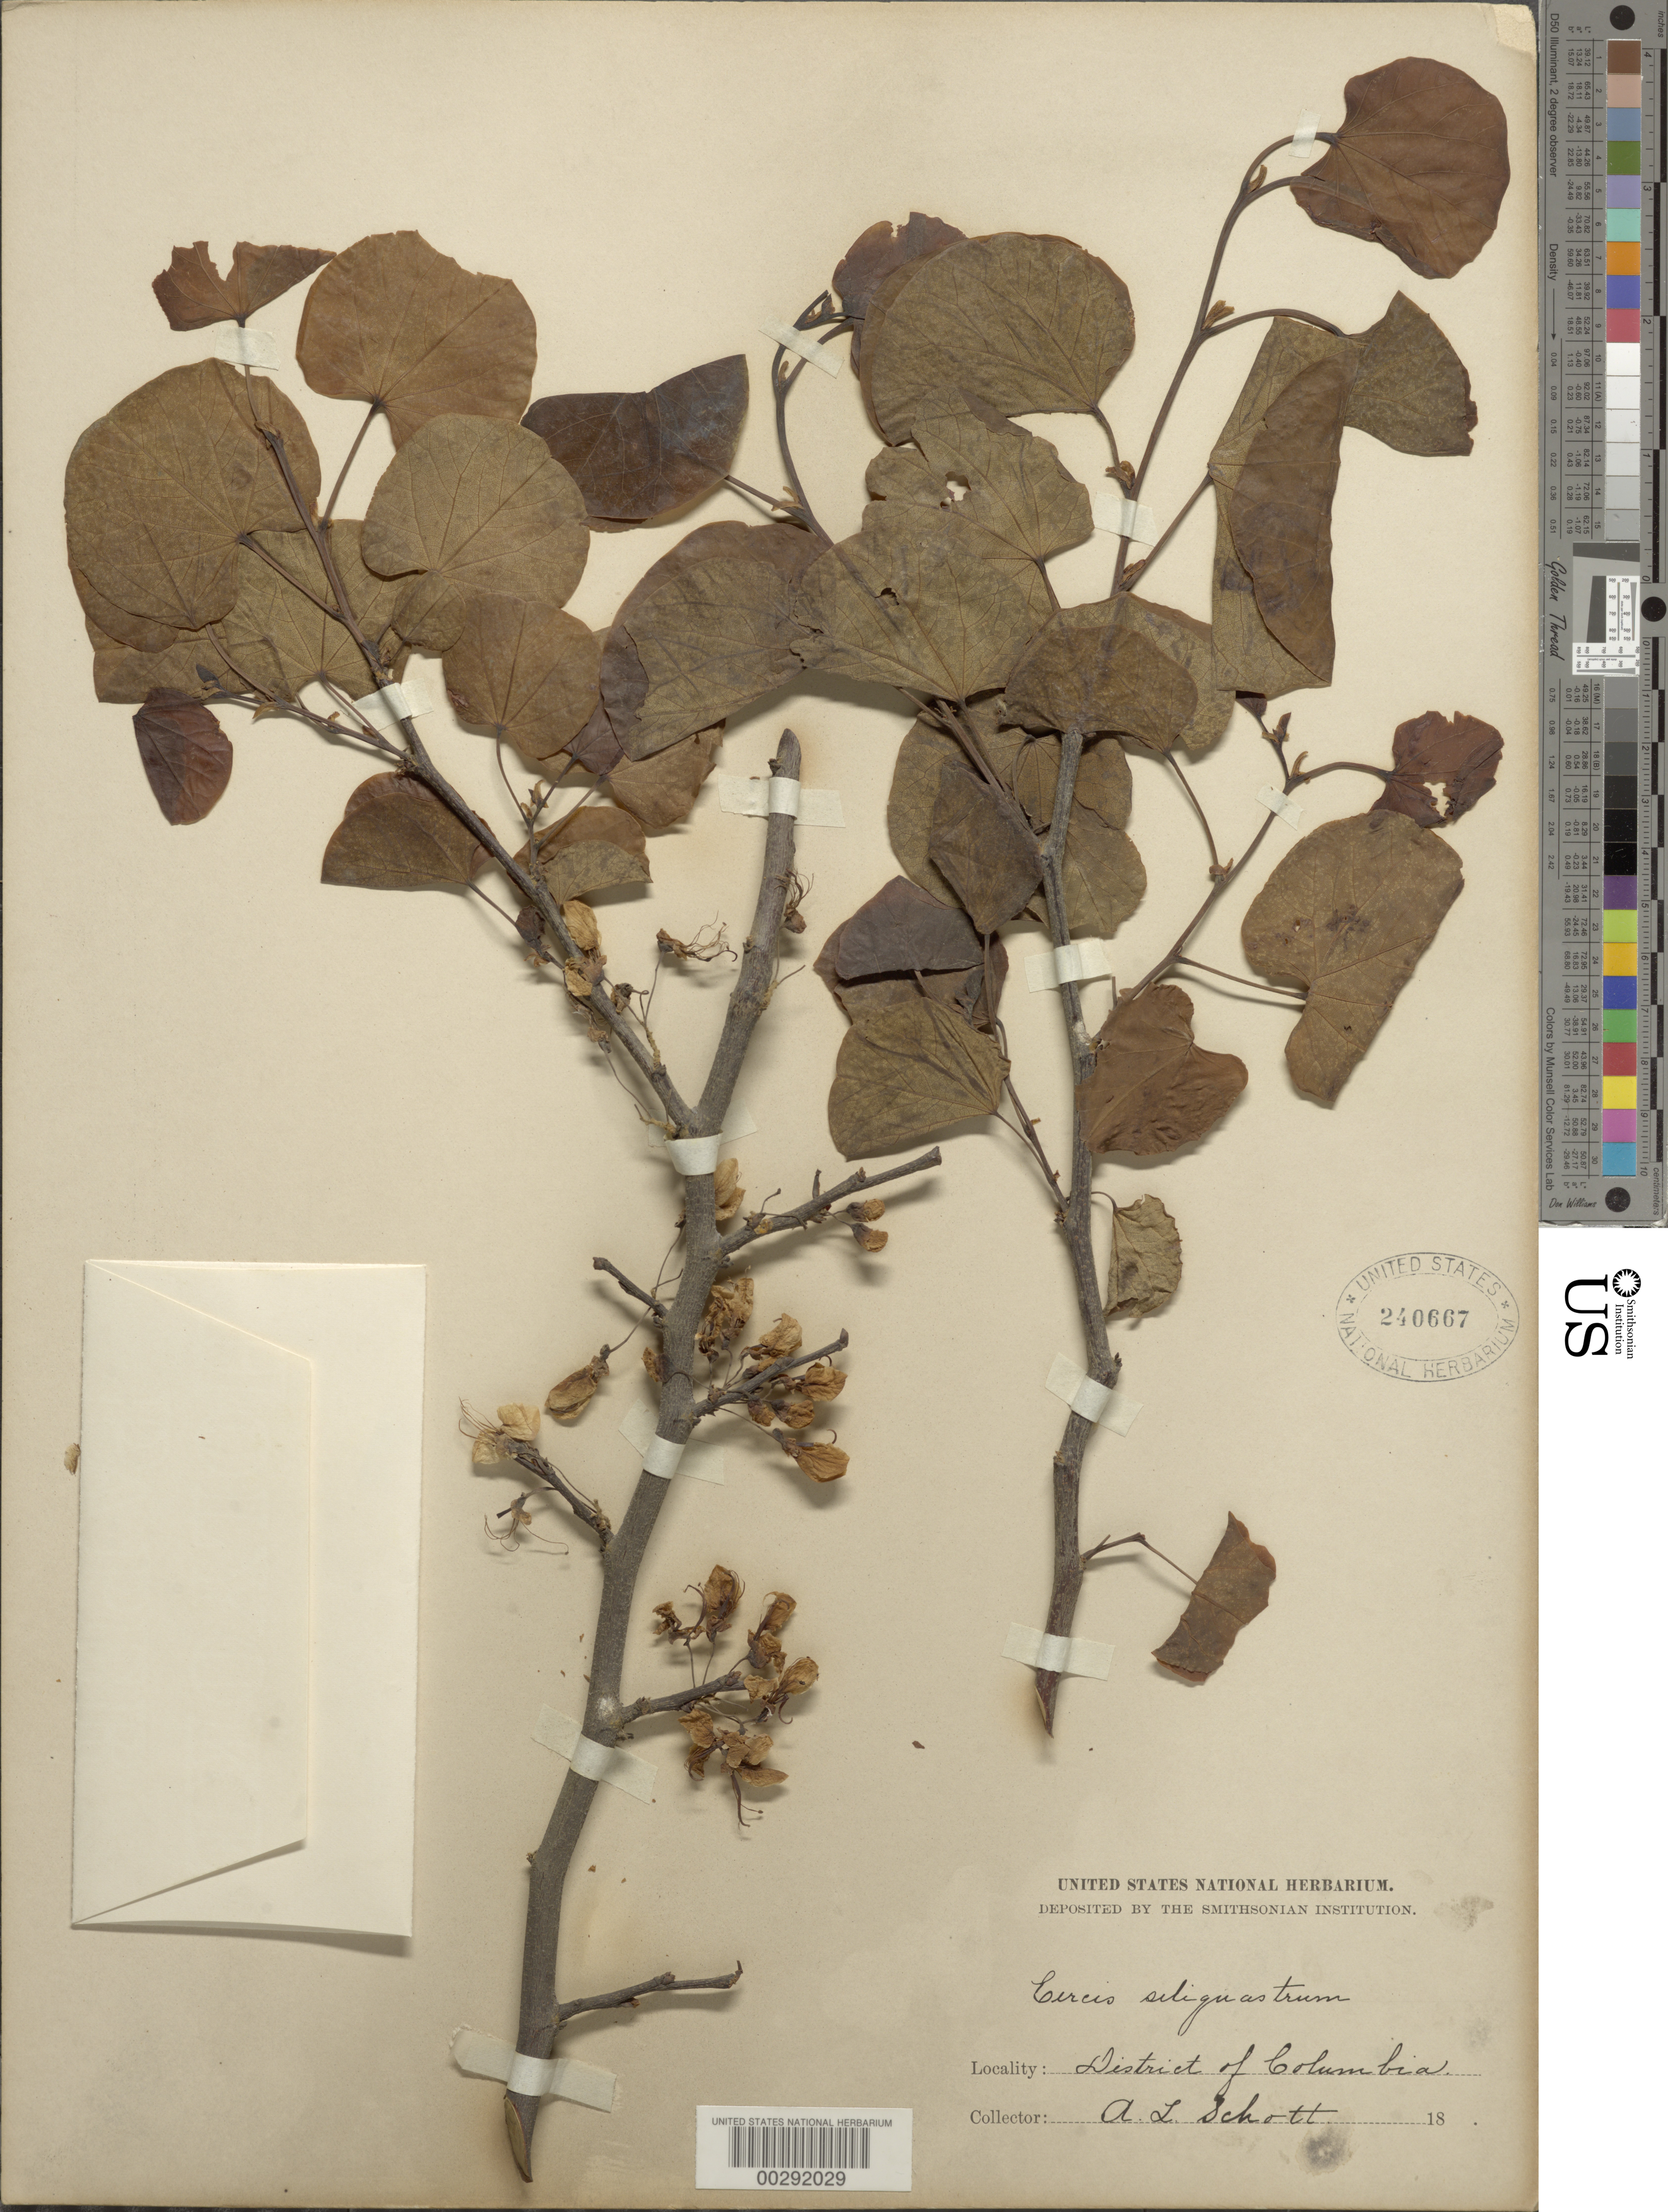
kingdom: Plantae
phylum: Tracheophyta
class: Magnoliopsida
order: Fabales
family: Fabaceae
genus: Cercis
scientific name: Cercis siliquastrum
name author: L.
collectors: A. L. Schott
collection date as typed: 18--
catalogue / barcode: US 240667